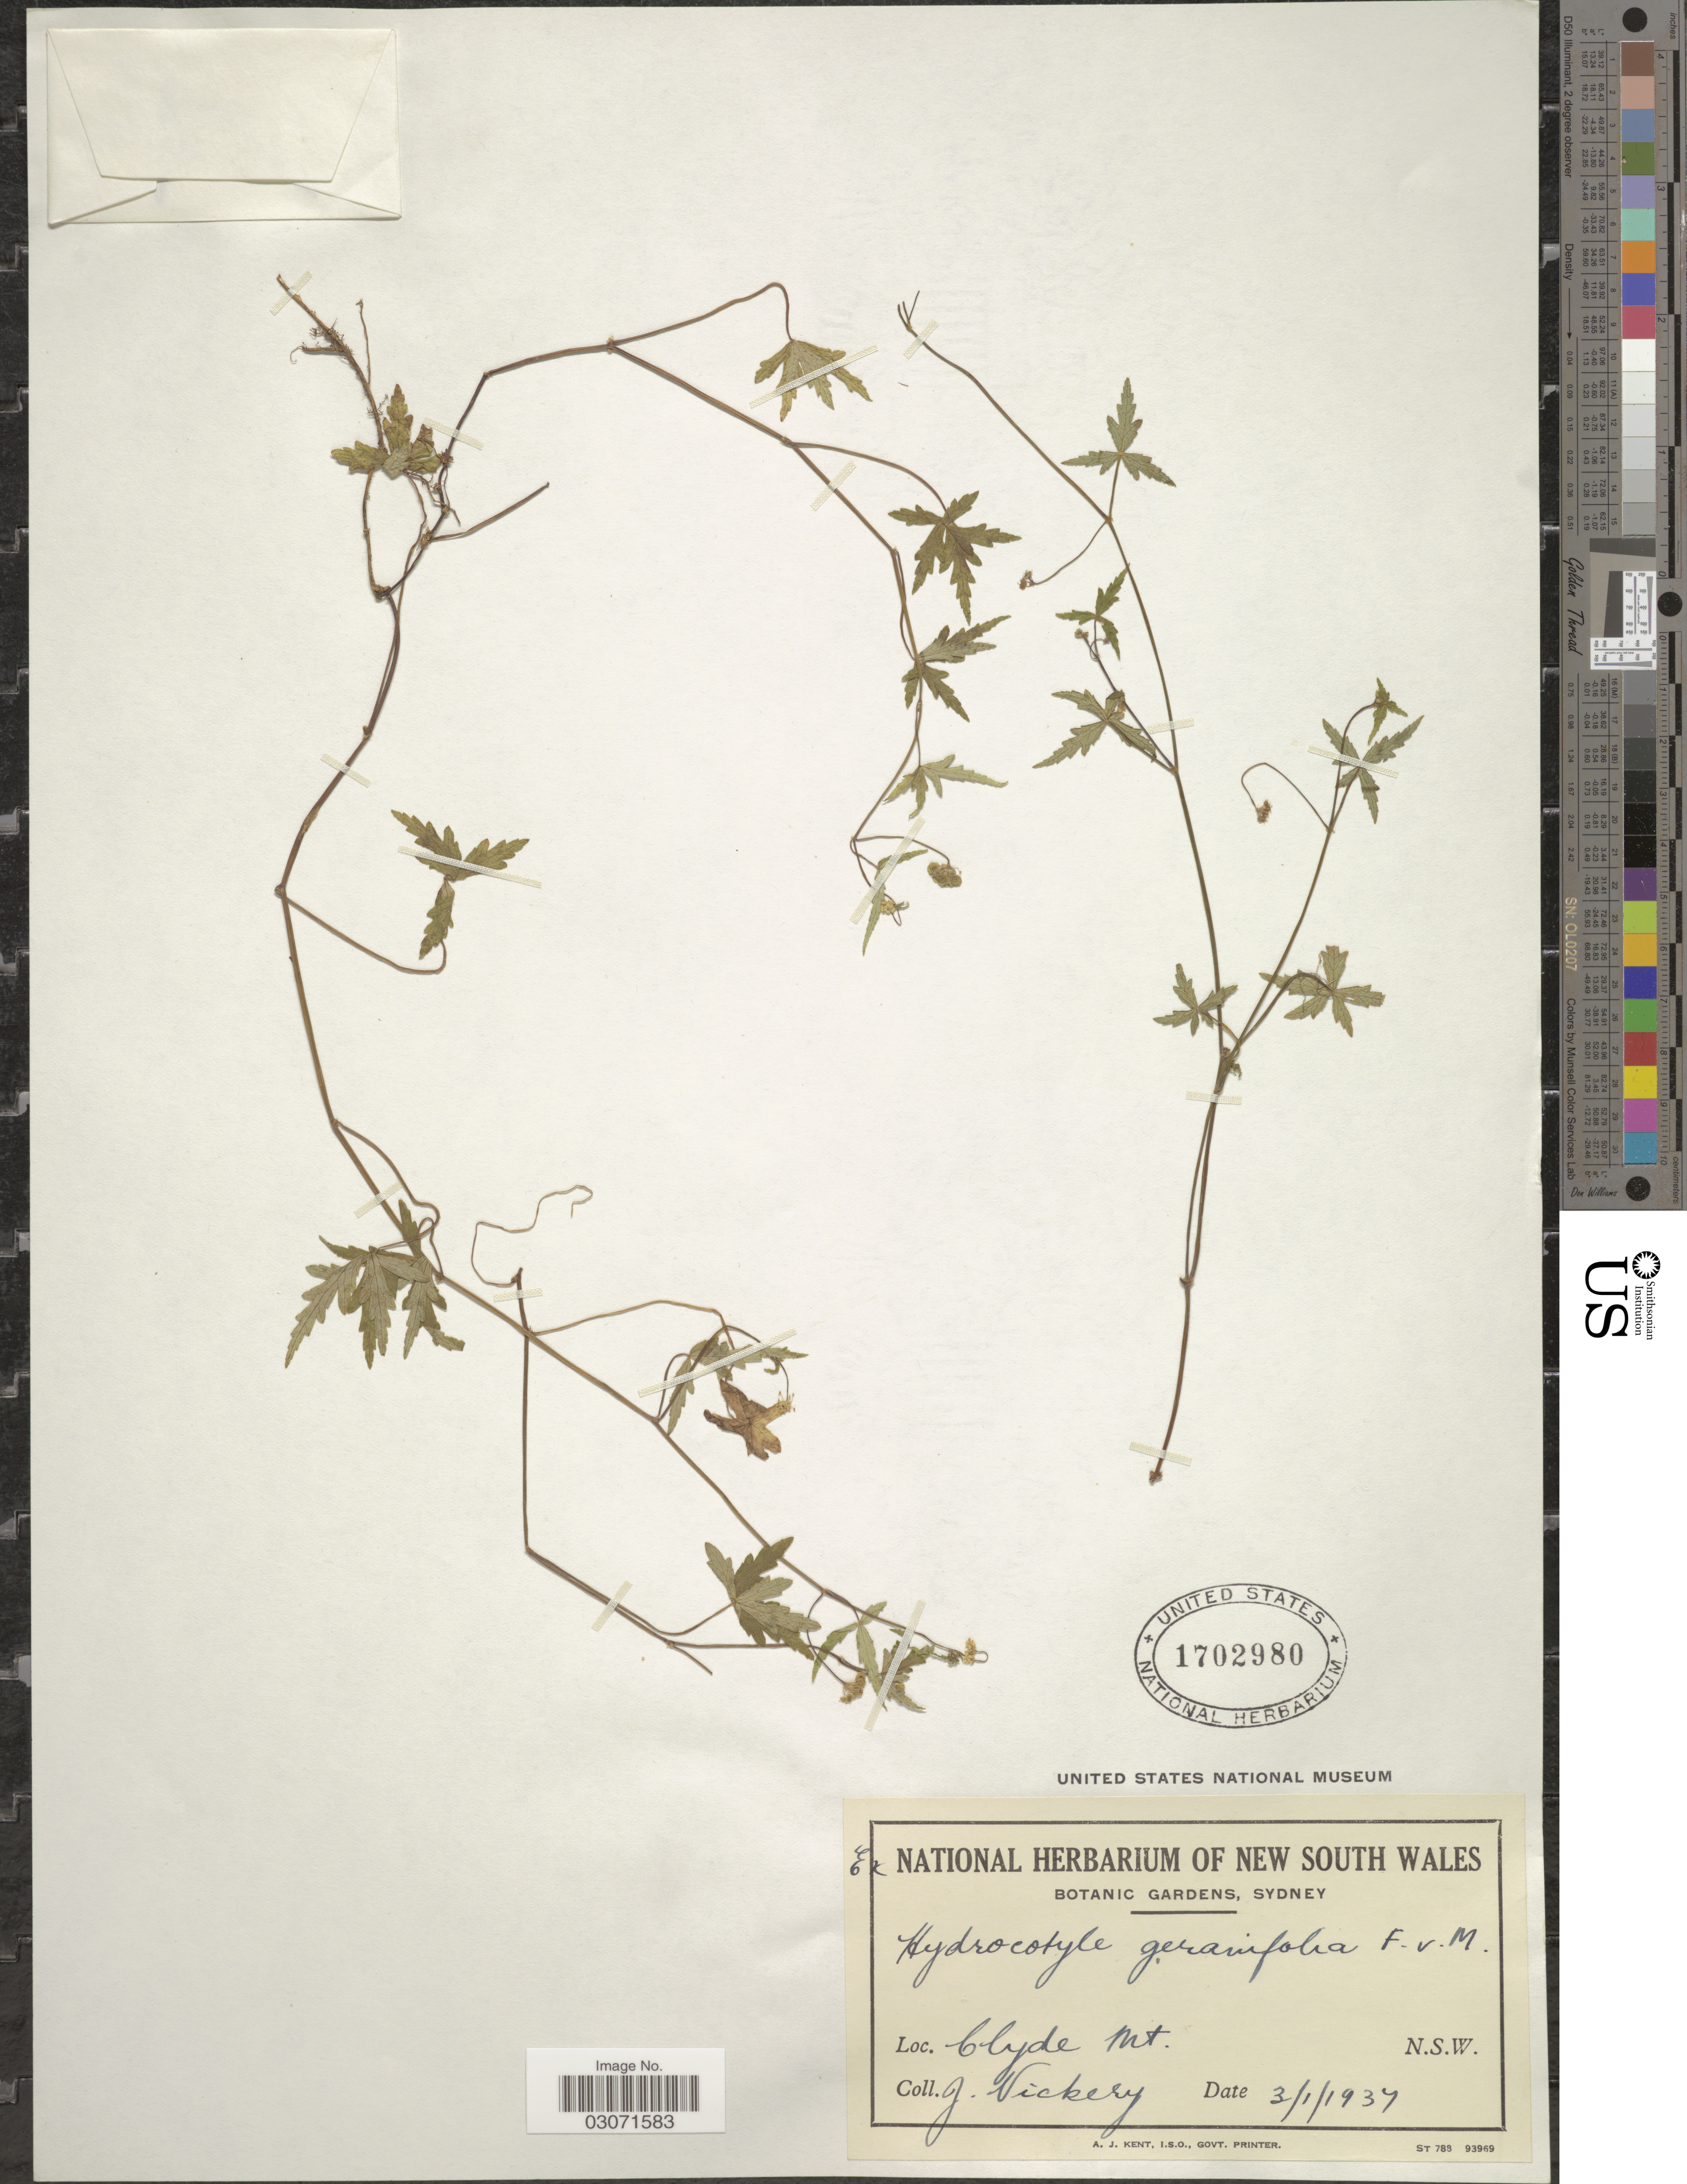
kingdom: Plantae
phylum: Tracheophyta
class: Magnoliopsida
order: Apiales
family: Araliaceae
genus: Hydrocotyle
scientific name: Hydrocotyle geraniifolia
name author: F. Muell.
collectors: J. Vickery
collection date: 1937-01-03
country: Australia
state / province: New South Wales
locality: Clyde Mt. N. S. W.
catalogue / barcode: US 1702980